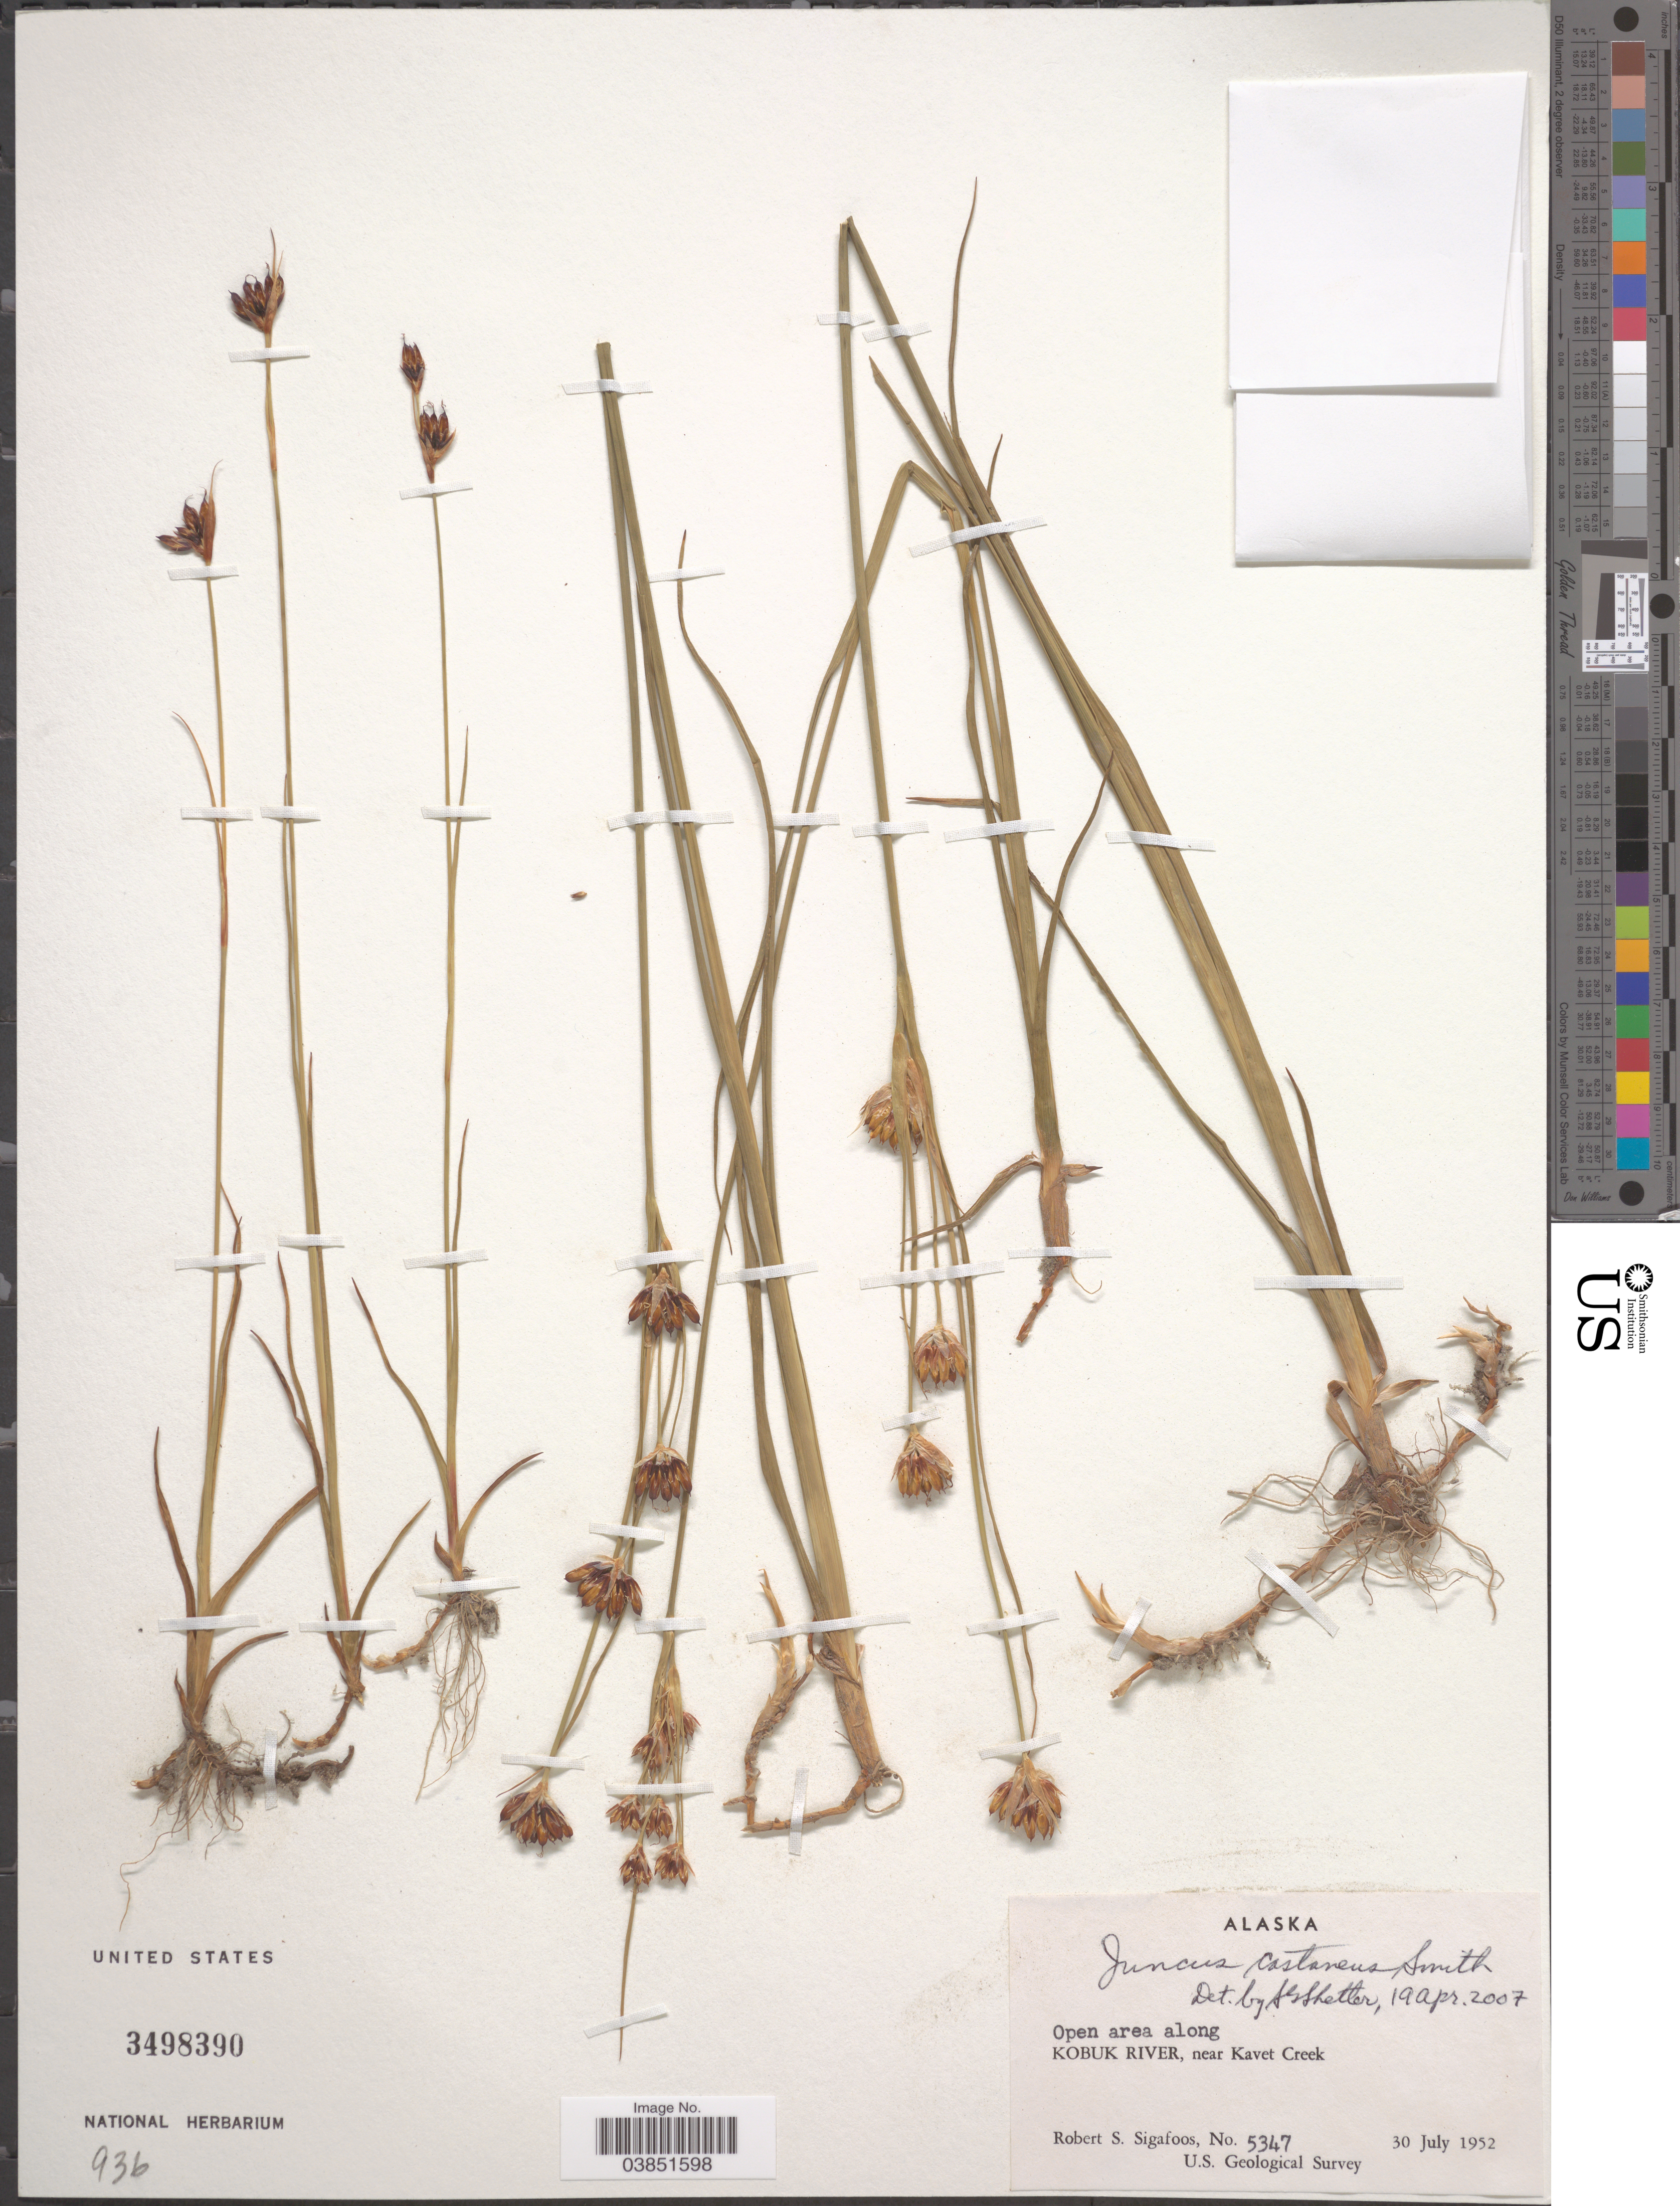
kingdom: Plantae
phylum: Tracheophyta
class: Liliopsida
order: Poales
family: Juncaceae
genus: Juncus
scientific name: Juncus castaneus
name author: Sm.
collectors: R. Sigafoos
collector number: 5347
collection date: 1952-07-30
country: United States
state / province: Alaska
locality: Along Kobuk River, near Kavet Creek.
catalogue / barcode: US 3498390